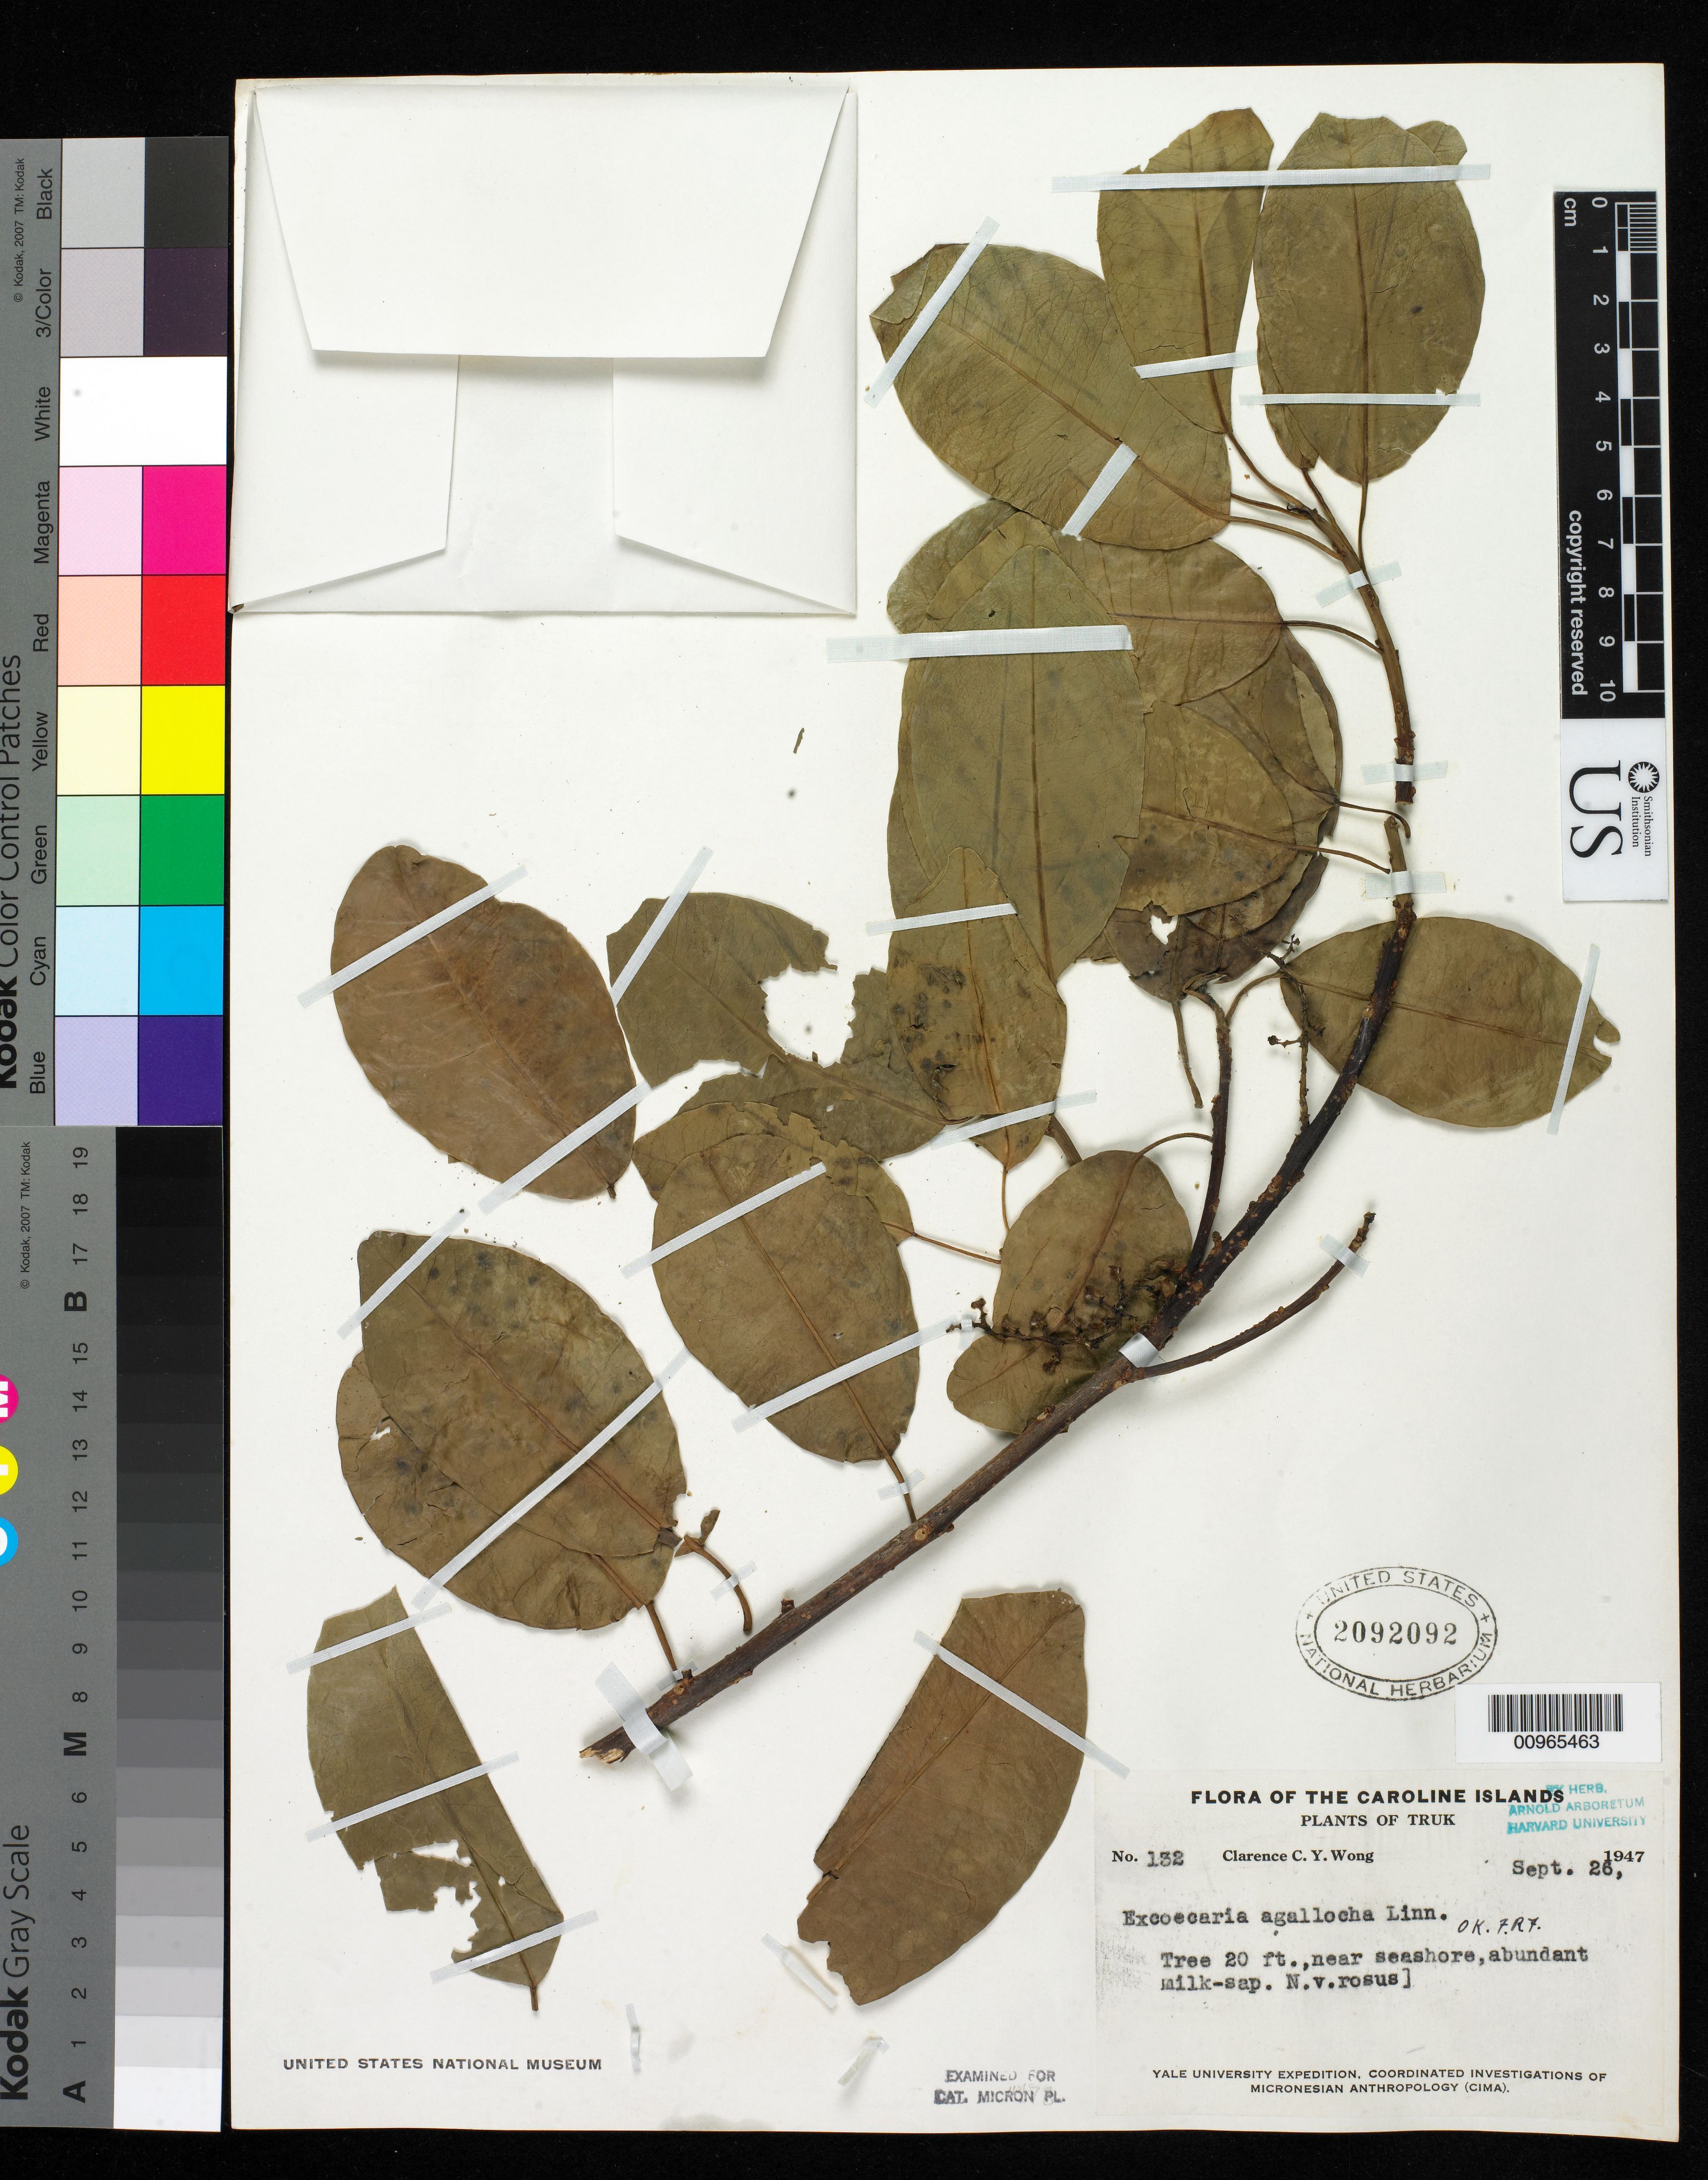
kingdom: Plantae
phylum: Tracheophyta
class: Magnoliopsida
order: Malpighiales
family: Euphorbiaceae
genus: Excoecaria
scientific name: Excoecaria agallocha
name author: L.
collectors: C. Wong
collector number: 132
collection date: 1947-09-26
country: Micronesia, Federated States of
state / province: Truk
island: Truk (Chuuk) Is.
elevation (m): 0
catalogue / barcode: US 2092092